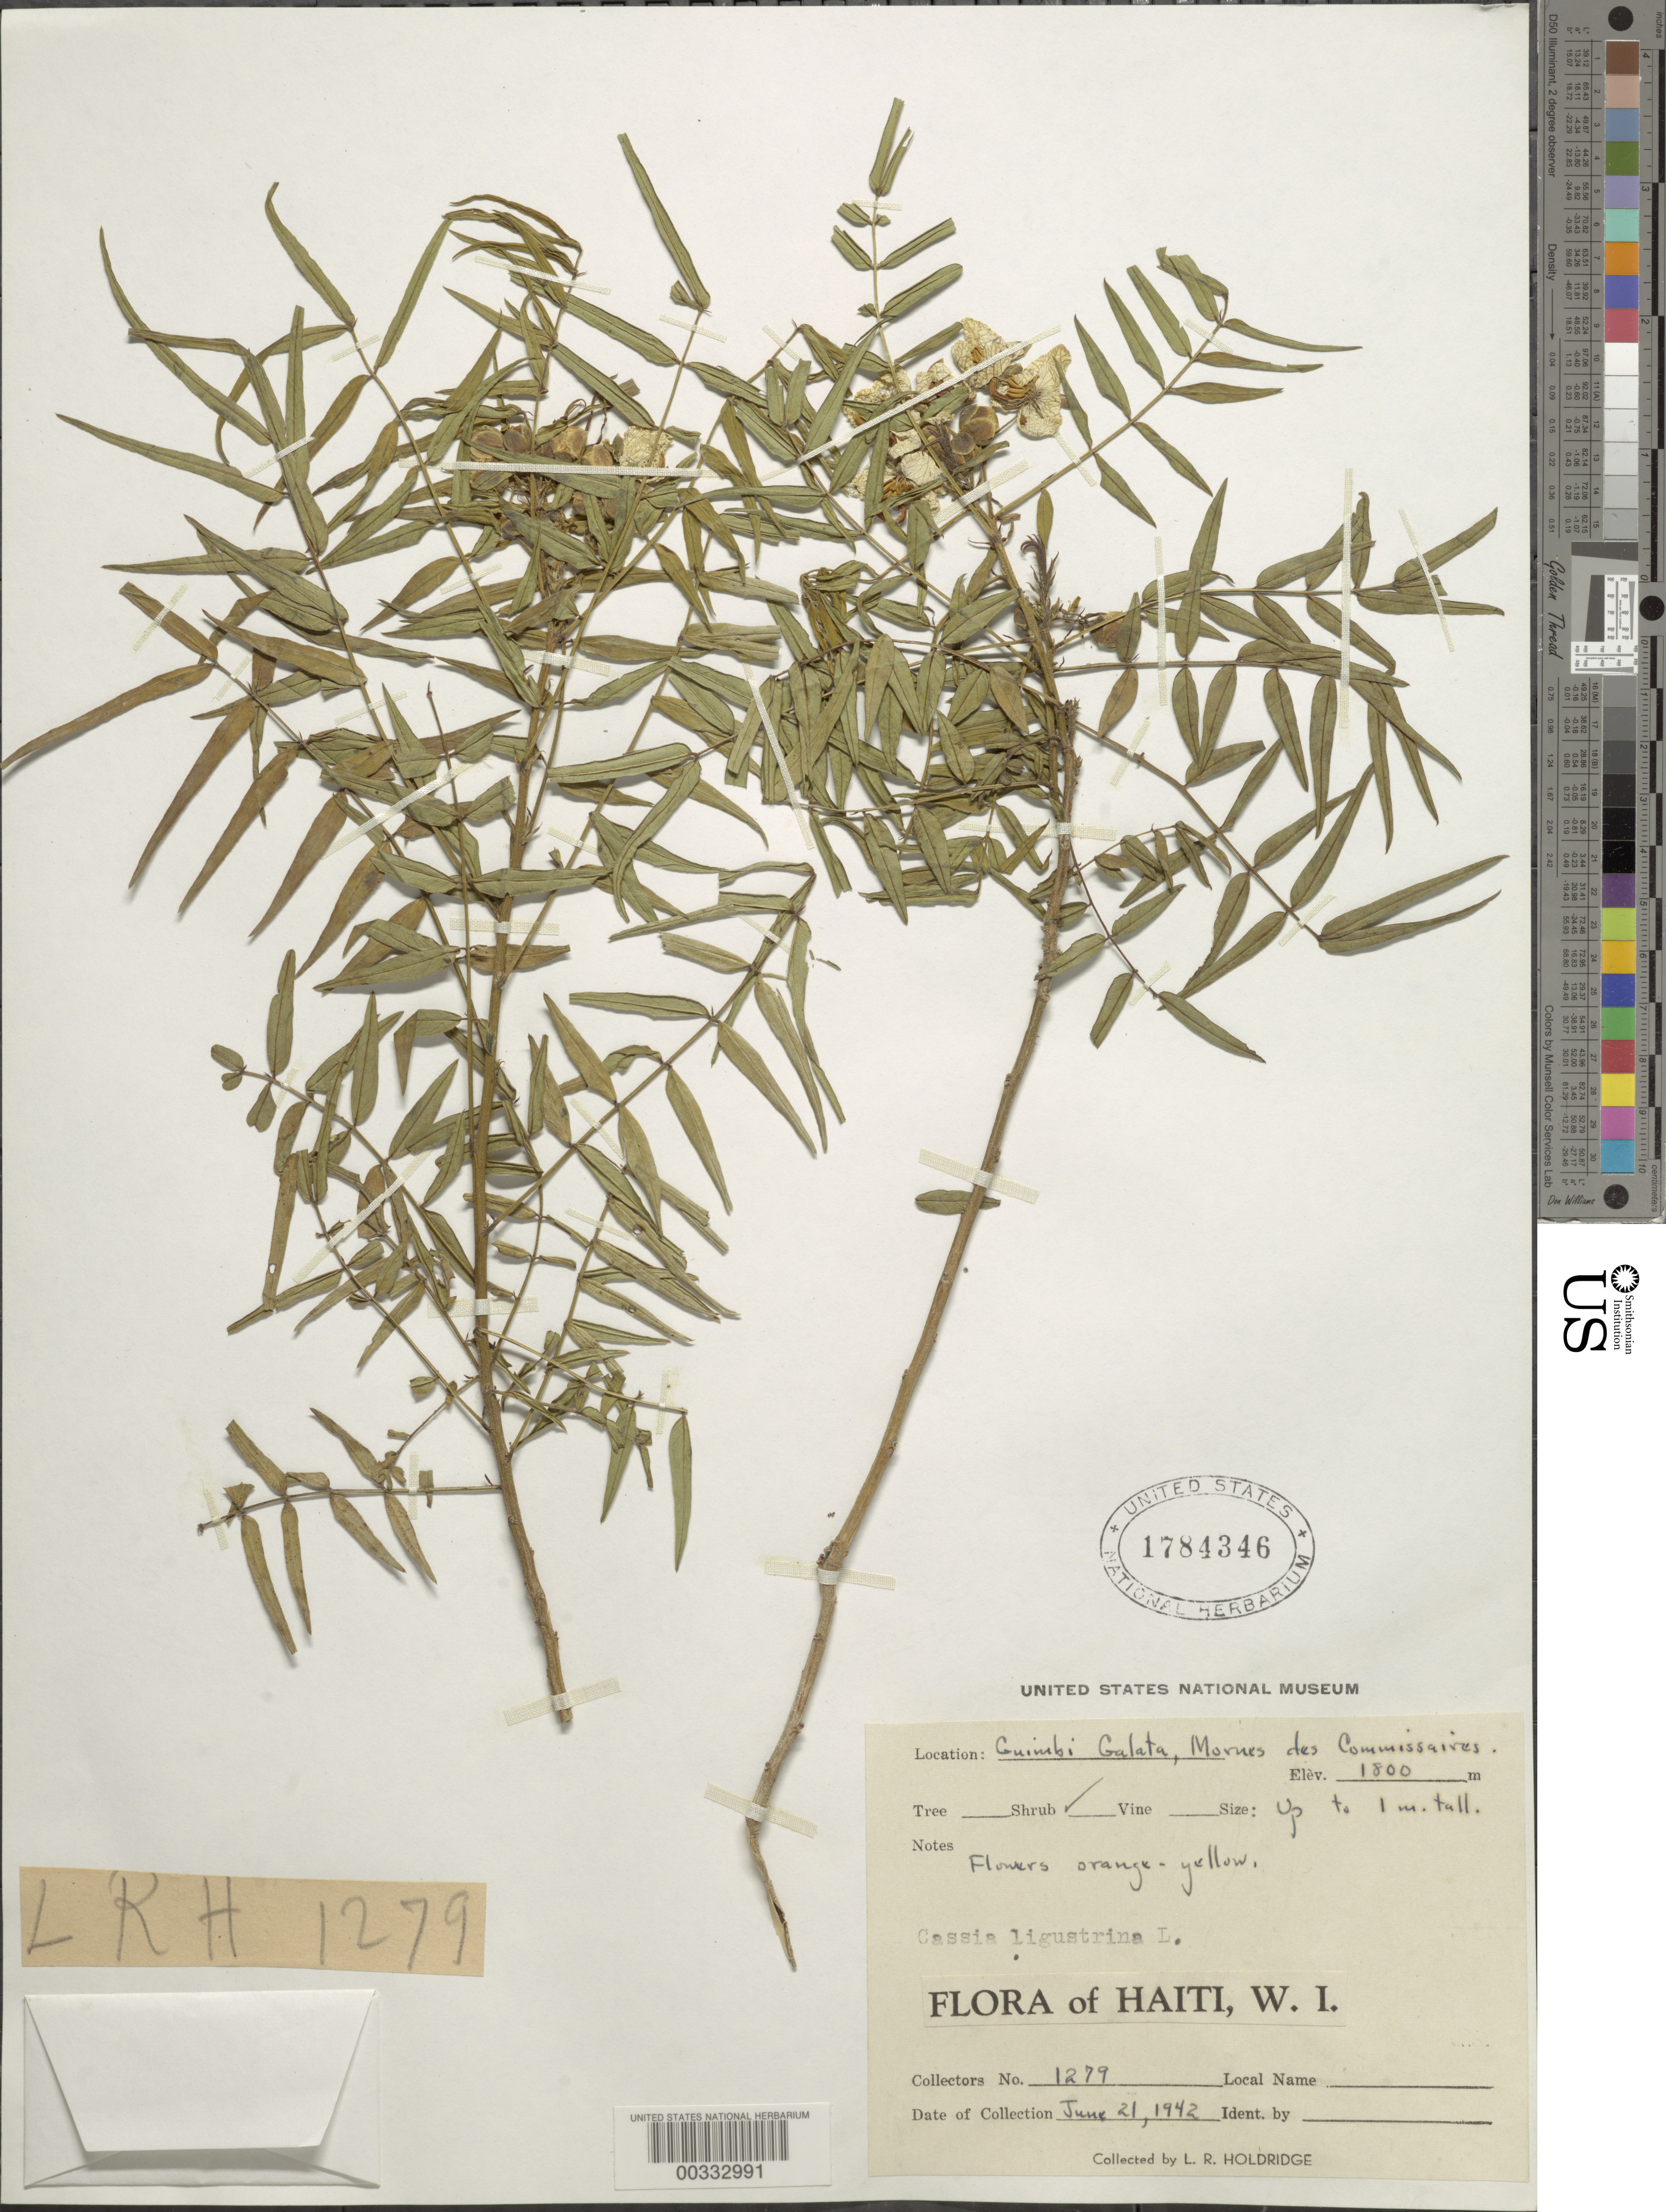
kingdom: Plantae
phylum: Tracheophyta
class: Magnoliopsida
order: Fabales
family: Fabaceae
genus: Senna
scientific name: Senna ligustrina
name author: (L.) H.S. Irwin & Barneby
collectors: L. Holdridge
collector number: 1279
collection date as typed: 21 Jun 1942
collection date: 1942-06-21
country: Haiti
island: Hispaniola Island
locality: Guimbi galata, mornes des commissaires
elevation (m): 1800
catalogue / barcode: US 1784346